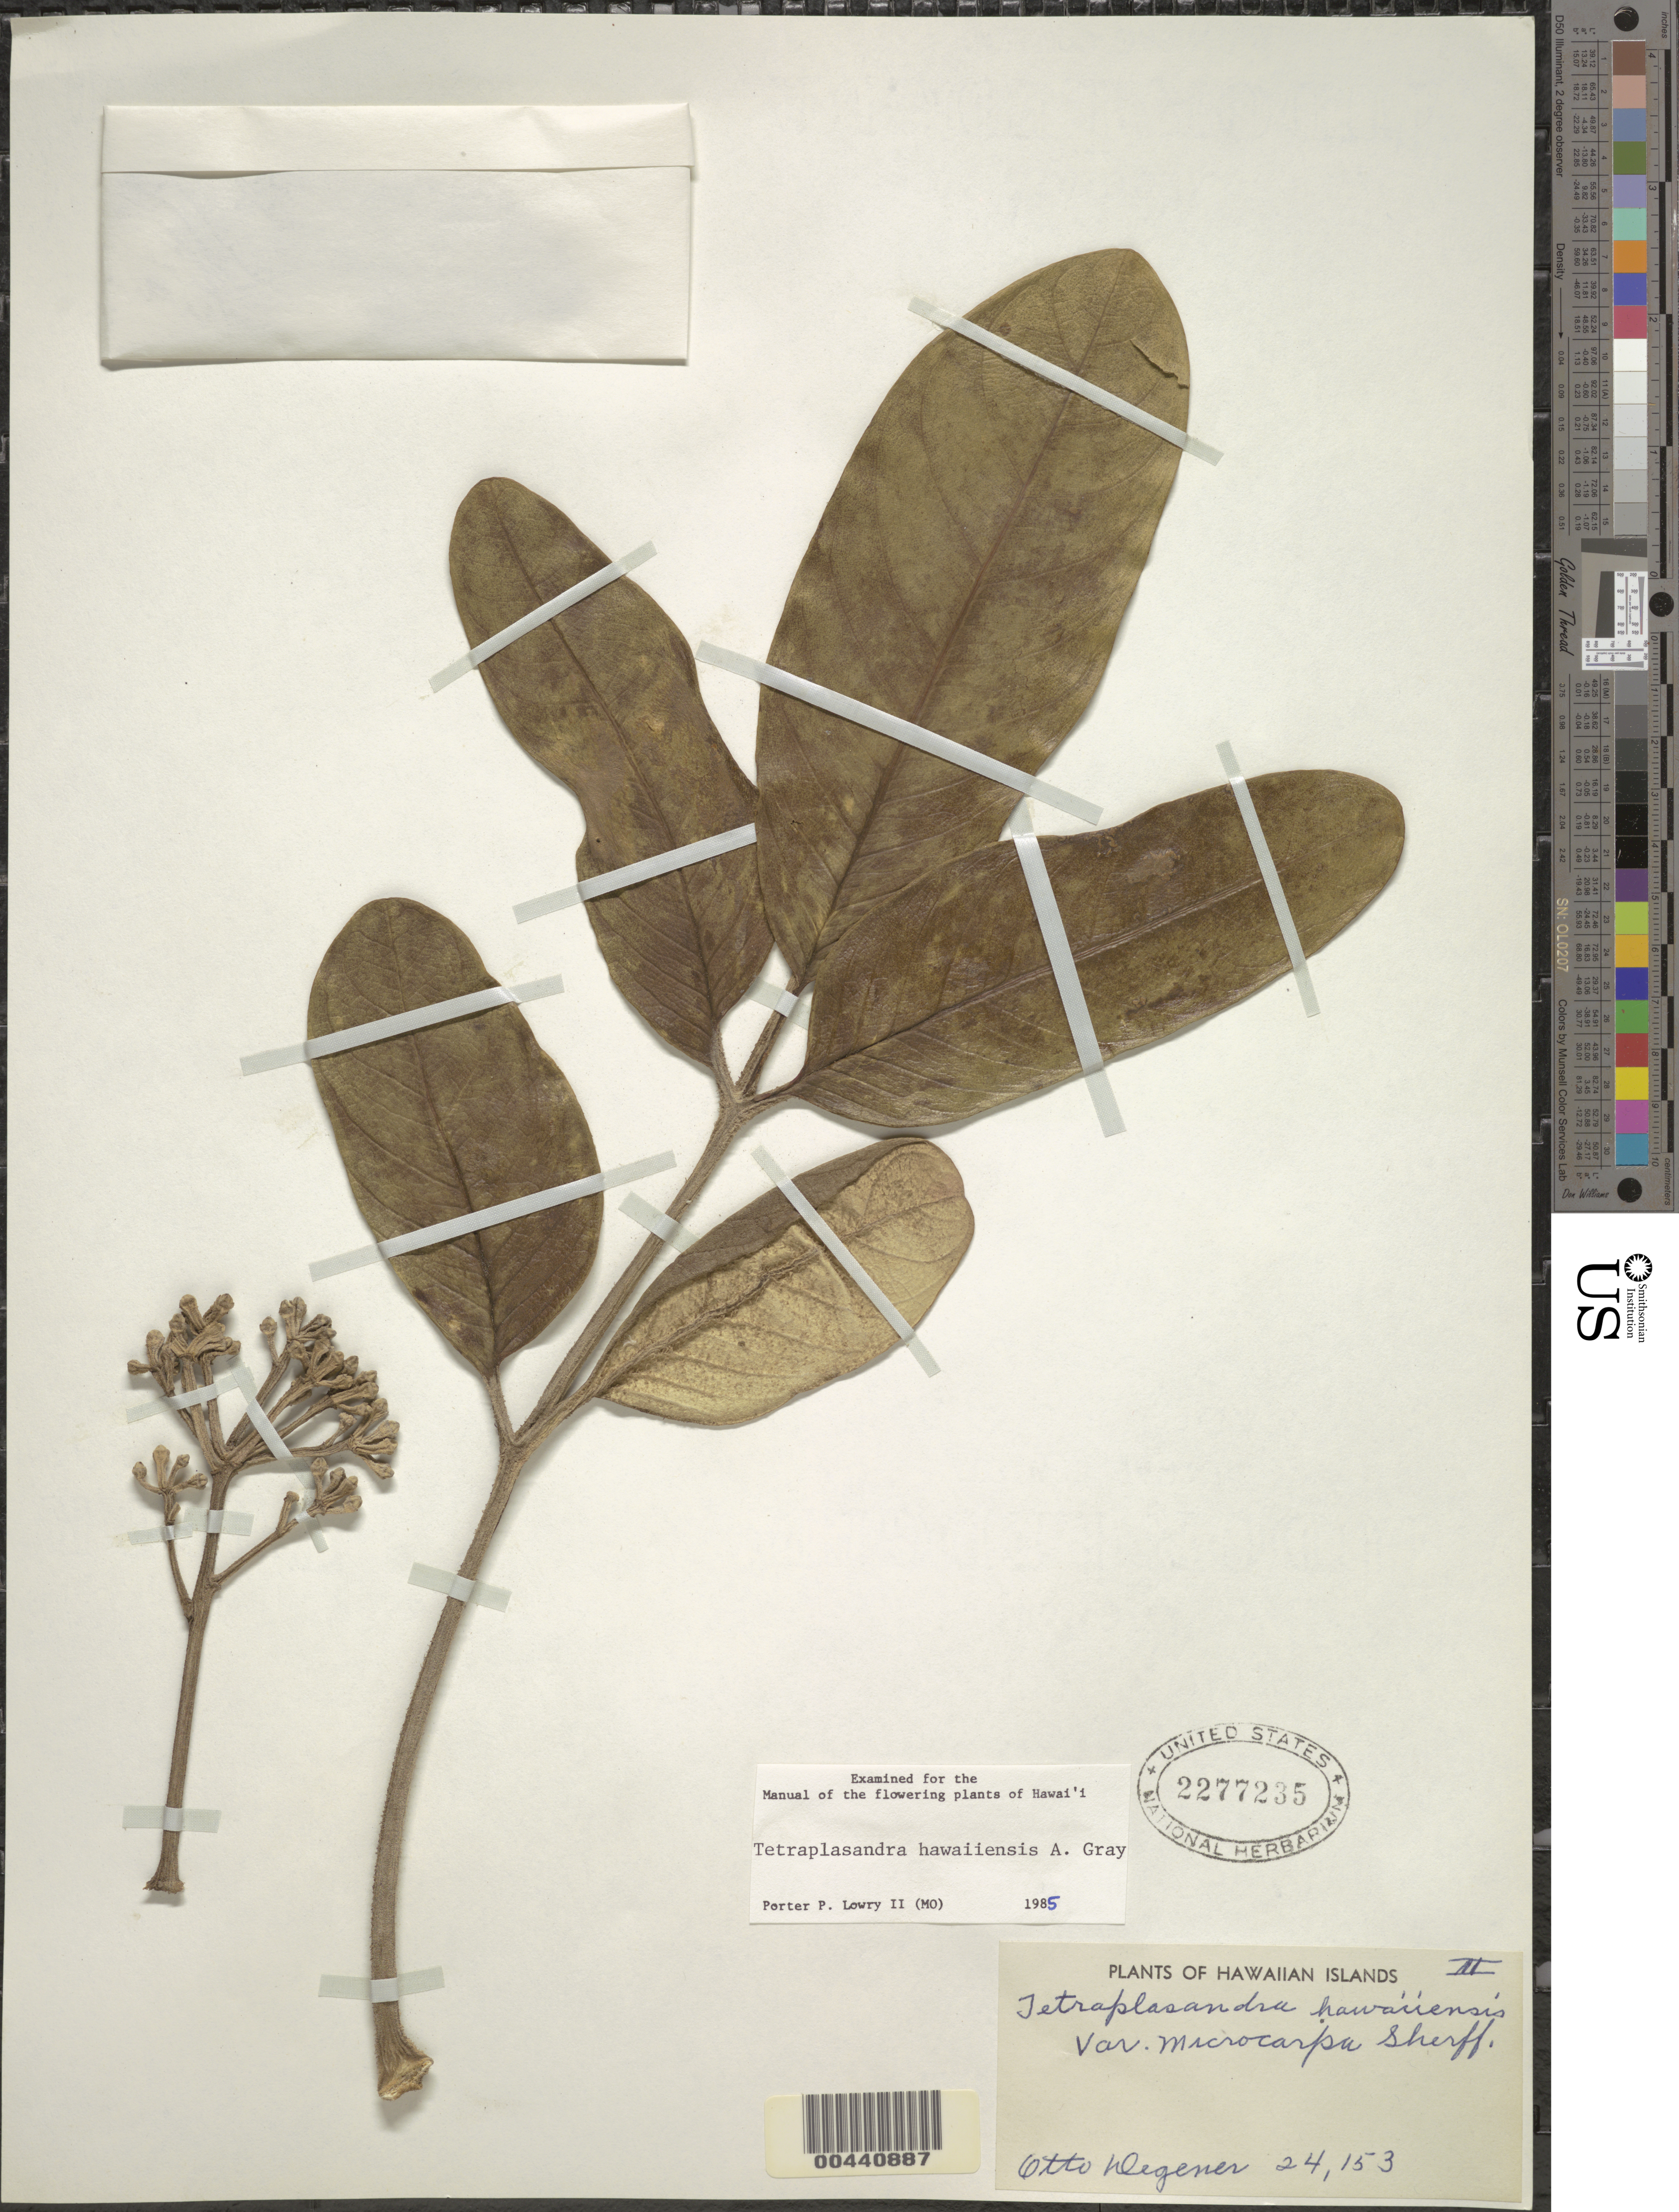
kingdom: Plantae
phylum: Tracheophyta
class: Magnoliopsida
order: Apiales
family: Araliaceae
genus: Polyscias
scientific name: Polyscias hawaiensis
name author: (A. Gray) Lowry & G. M. Plunkett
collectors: O. Degener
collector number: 24153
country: United States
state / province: Hawaii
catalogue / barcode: US 2277235